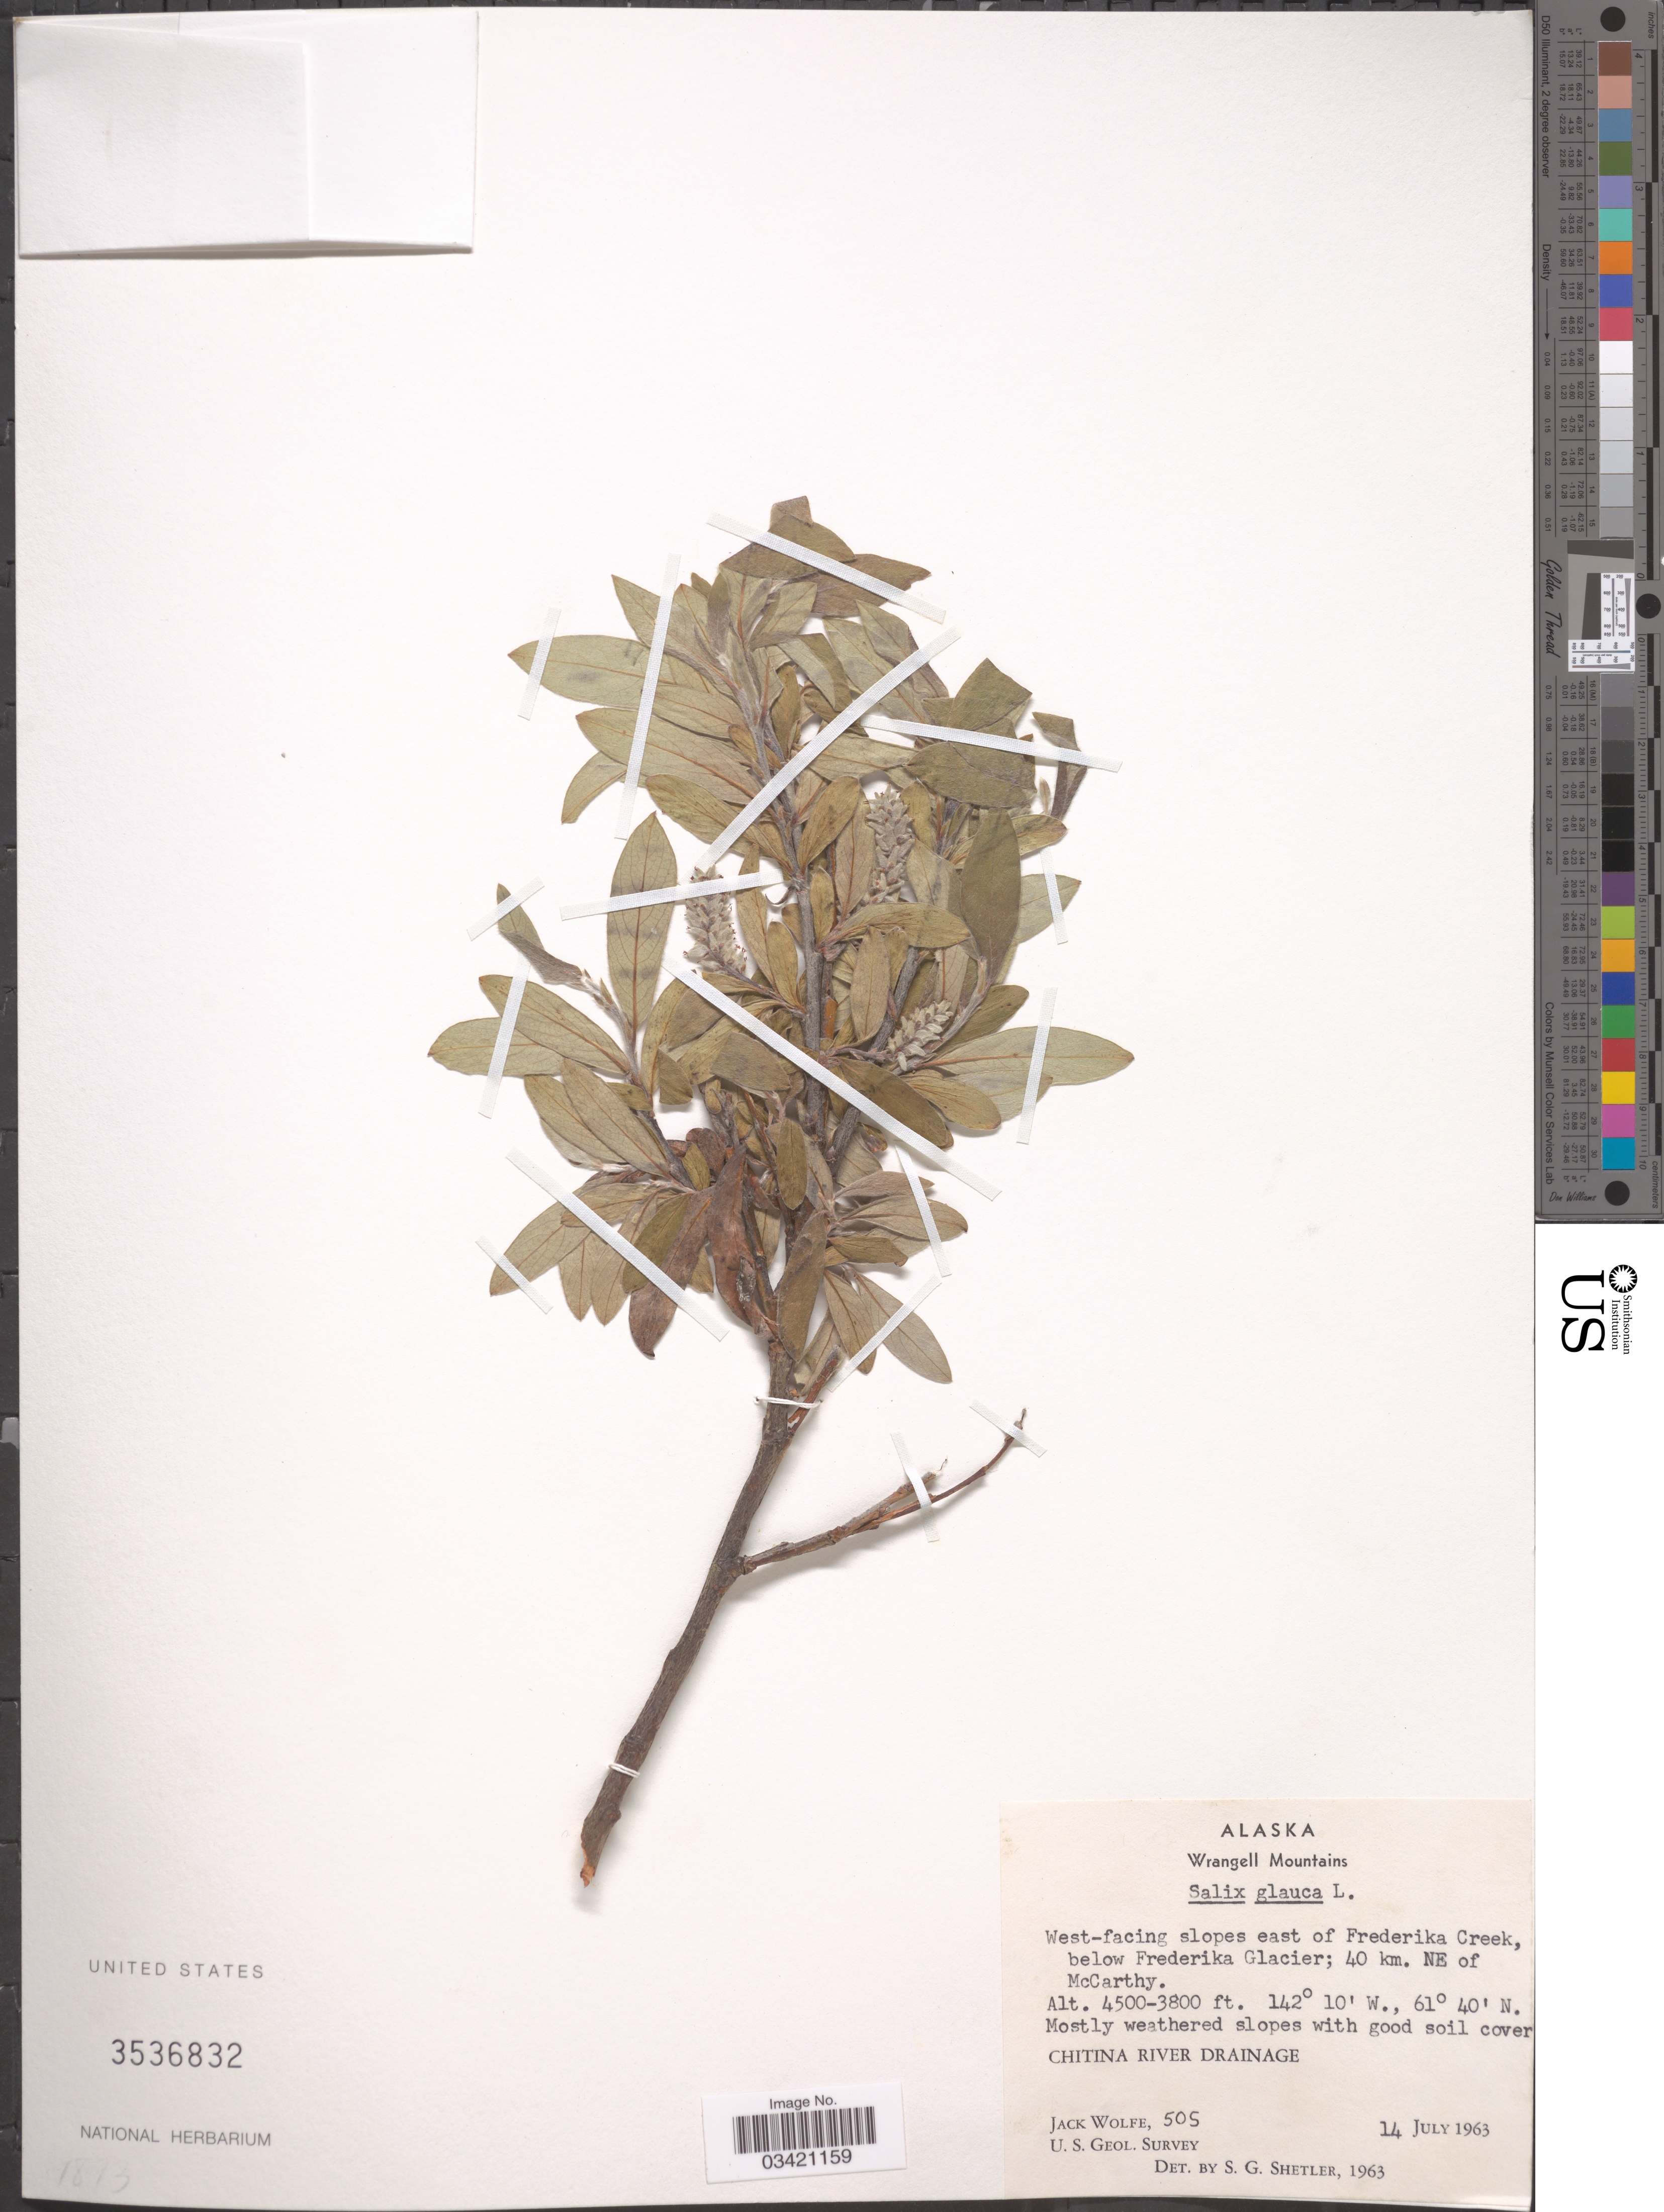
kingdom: Plantae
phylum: Tracheophyta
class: Magnoliopsida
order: Malpighiales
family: Salicaceae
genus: Salix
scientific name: Salix glauca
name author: L.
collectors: J. Wolfe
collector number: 505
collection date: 1963-07-14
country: United States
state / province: Alaska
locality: Wrangell Mountains. West-facing slopes east of Frederika Creek, below Frederika Glacier; 40 km. NE of McCarthy. Chitina River Drainage.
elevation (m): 1158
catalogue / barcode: US 3536832